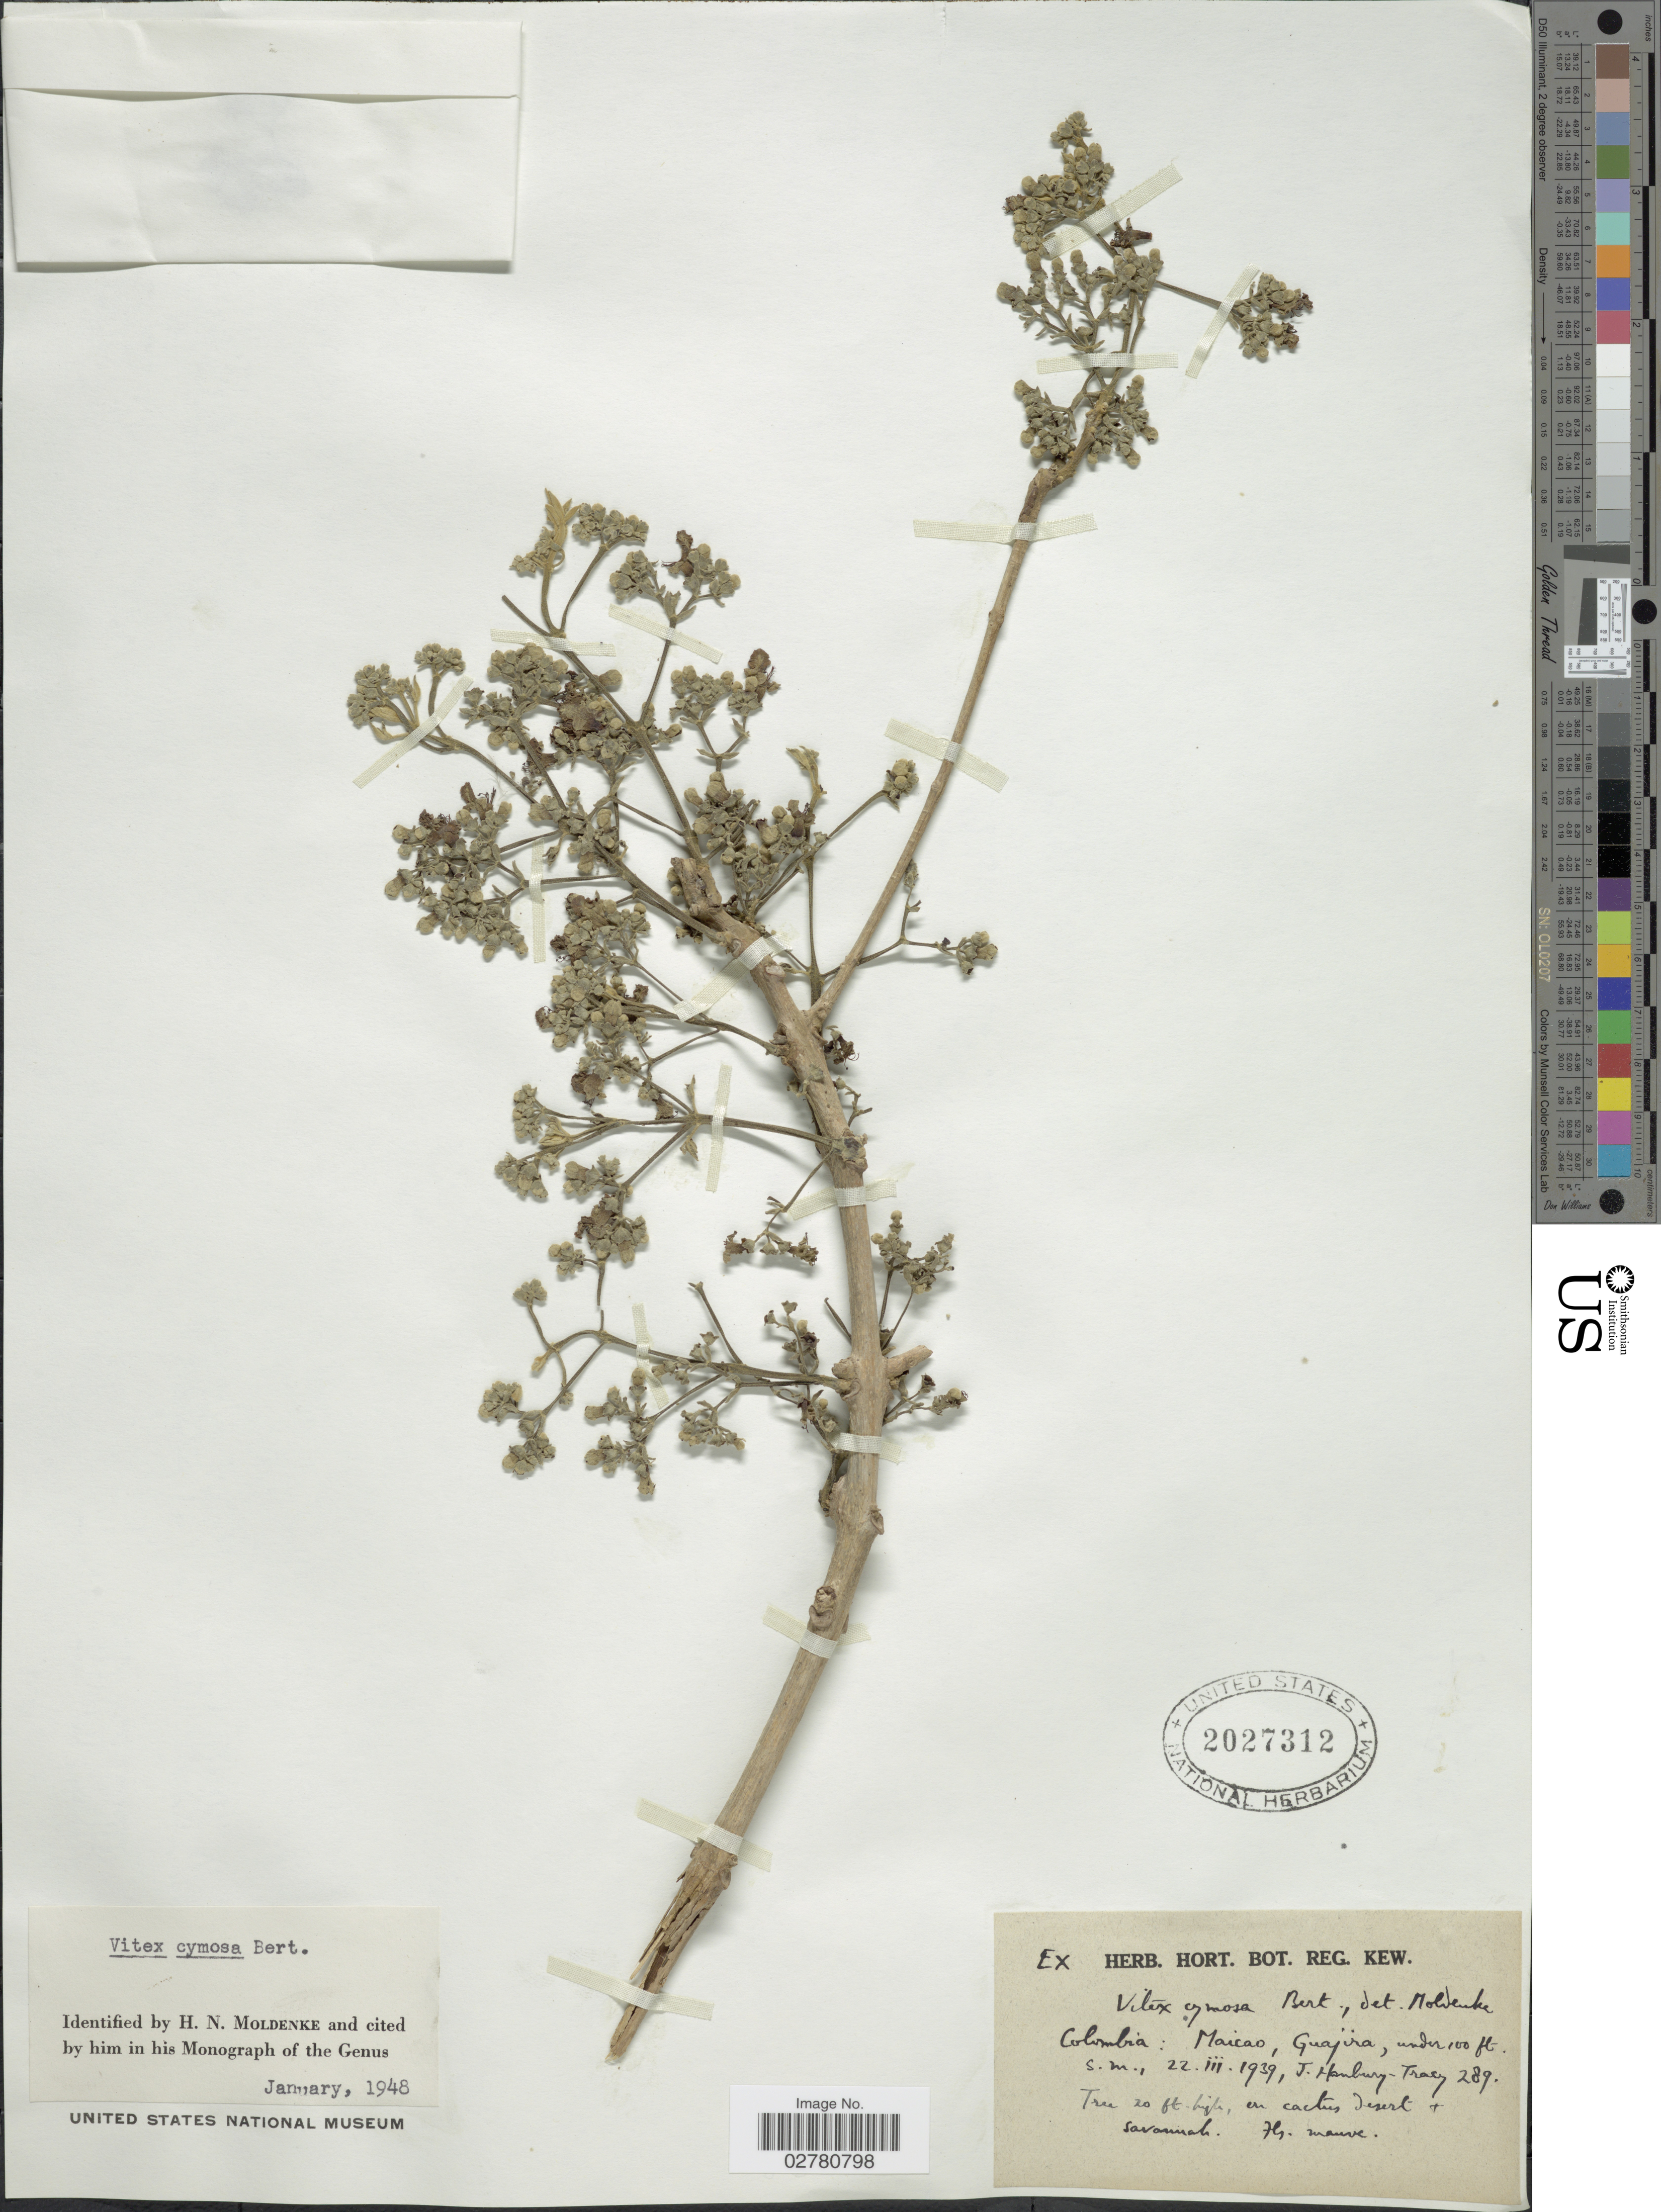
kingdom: Plantae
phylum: Tracheophyta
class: Magnoliopsida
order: Lamiales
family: Lamiaceae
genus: Vitex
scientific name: Vitex cymosa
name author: Bertero ex Spreng.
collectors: J. Hanbury-Tracy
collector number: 289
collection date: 1939-03-22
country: Colombia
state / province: La Guajira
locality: Maicao, Guajira.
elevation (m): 30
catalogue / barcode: US 2027312